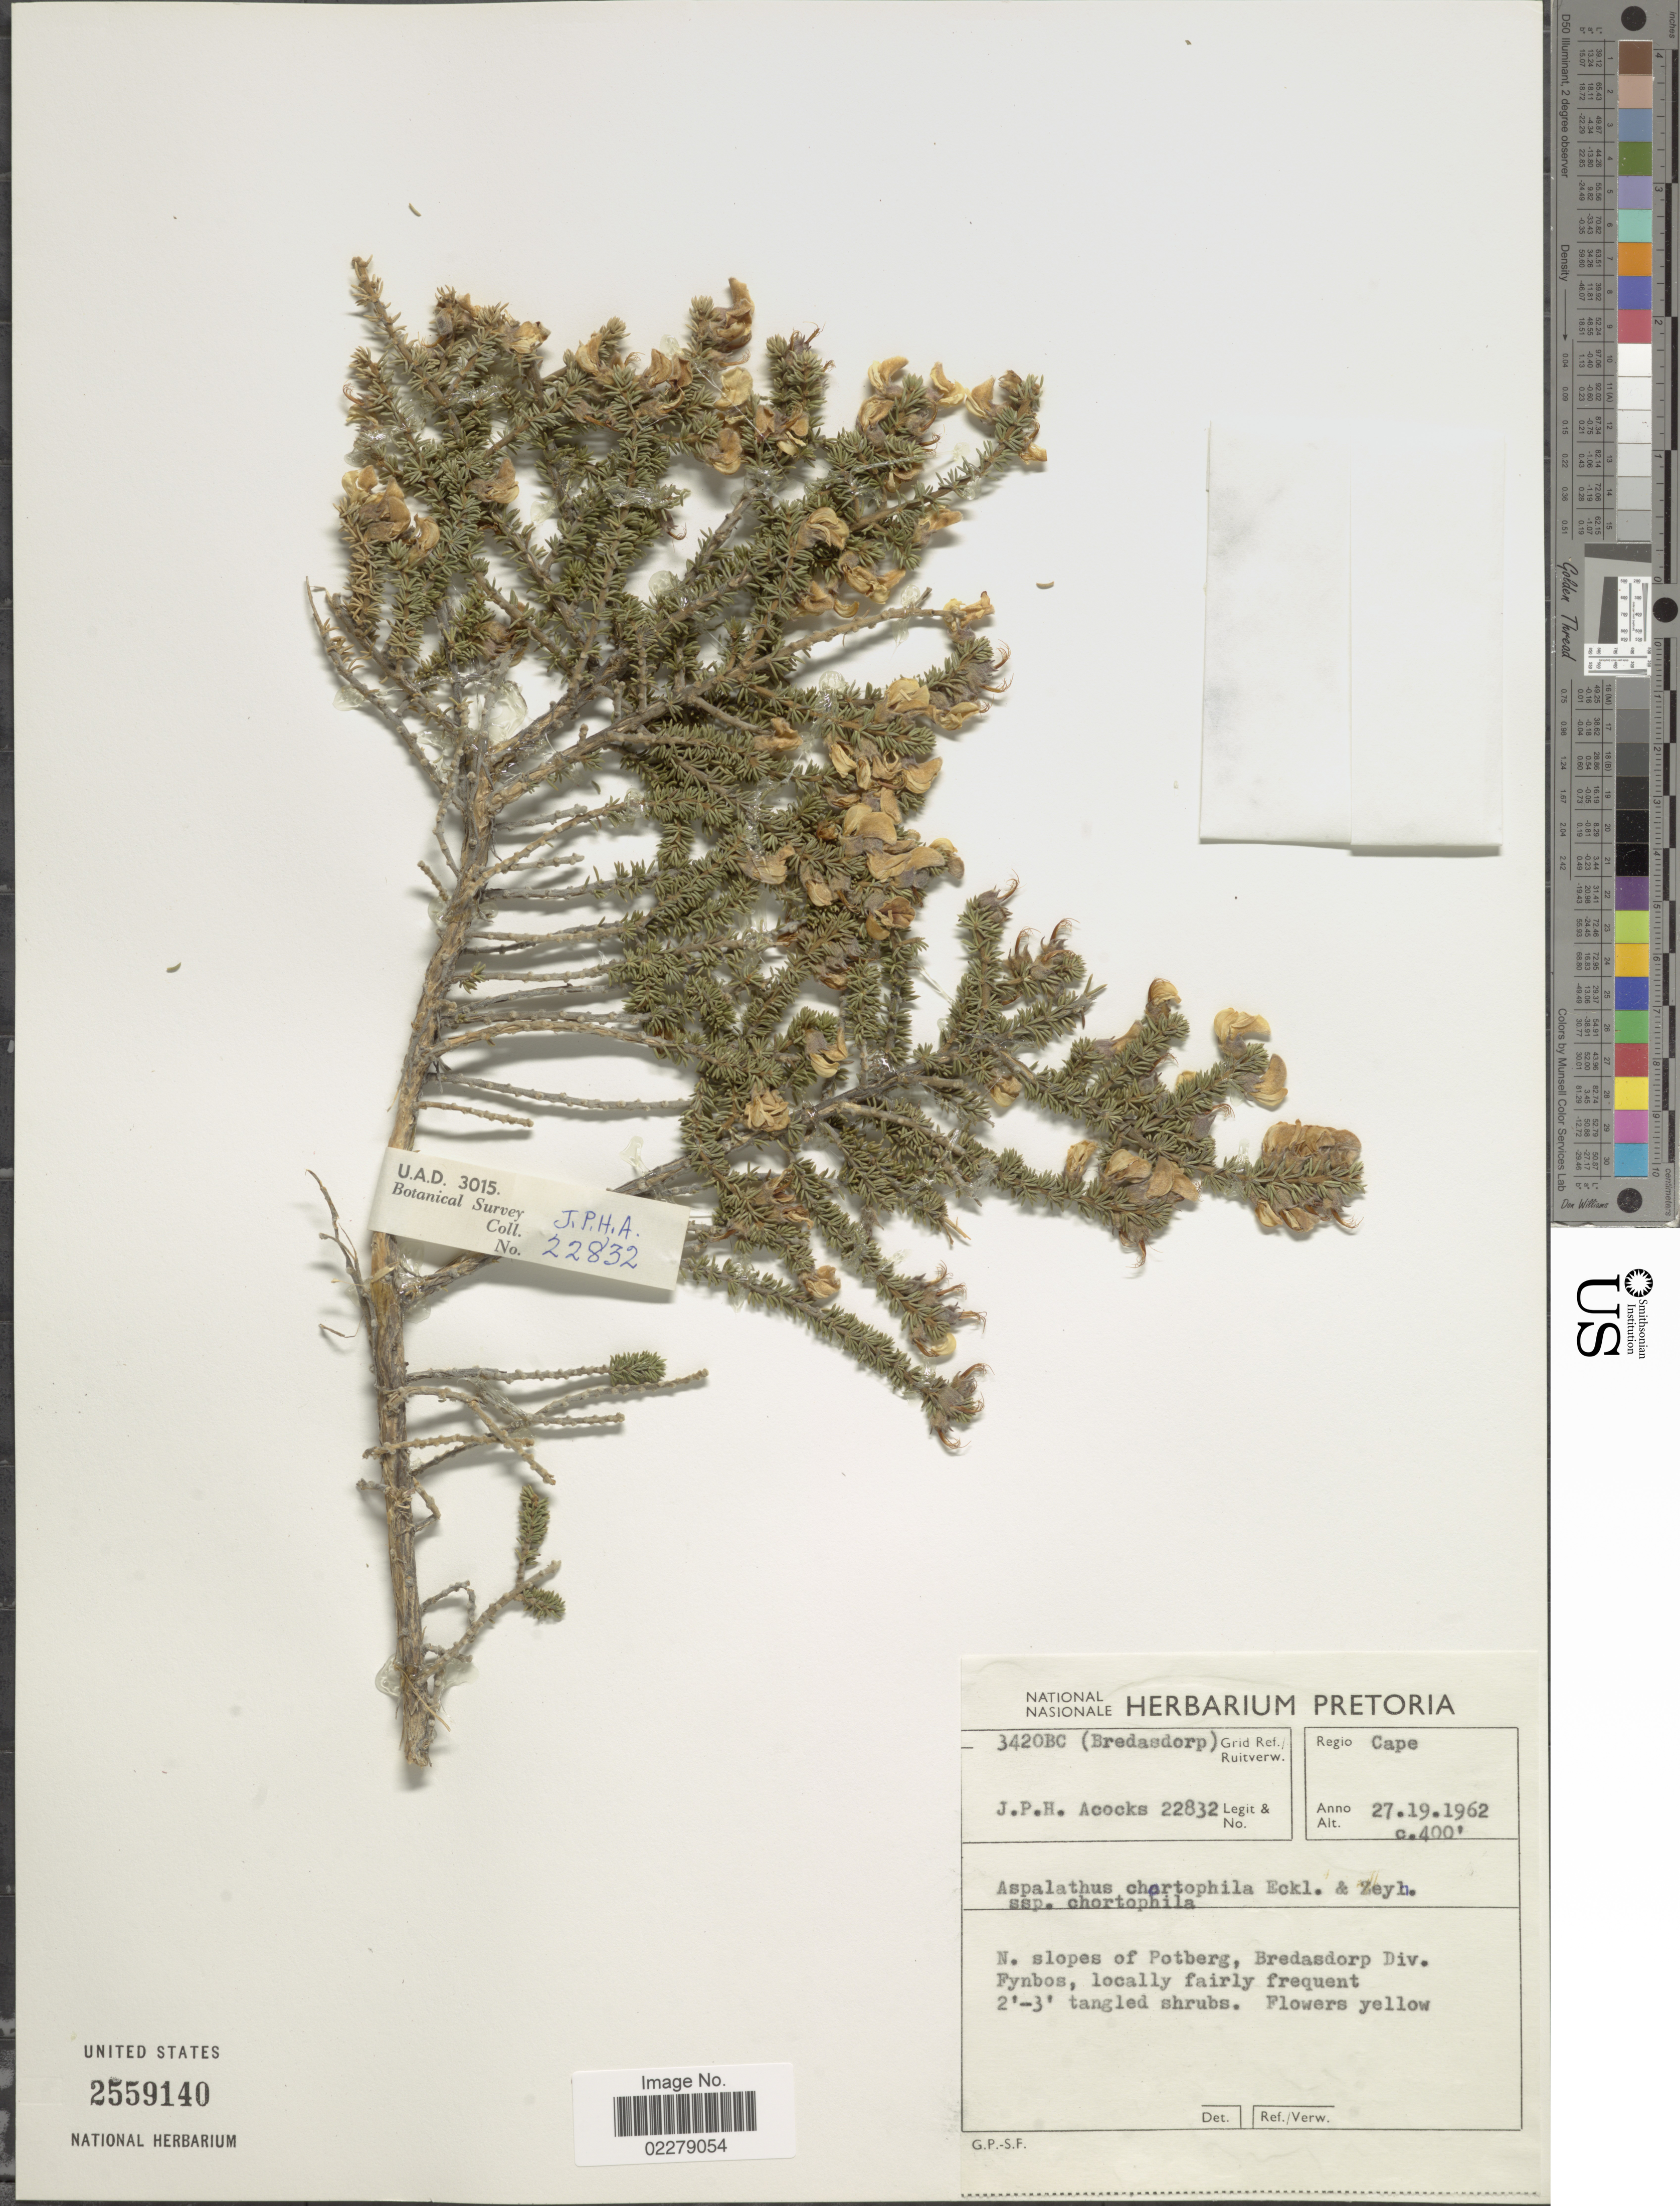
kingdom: Plantae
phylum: Tracheophyta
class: Magnoliopsida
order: Fabales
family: Fabaceae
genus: Aspalathus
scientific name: Aspalathus chortophila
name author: Eckl. & Zeyh.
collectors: J. P. Acocks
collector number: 22832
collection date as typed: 27.19.1962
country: South Africa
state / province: Western Cape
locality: Regio Cape. N. slope of Potberg, Bredasdorp Div. Fynbos.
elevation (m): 122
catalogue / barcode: US 2559140